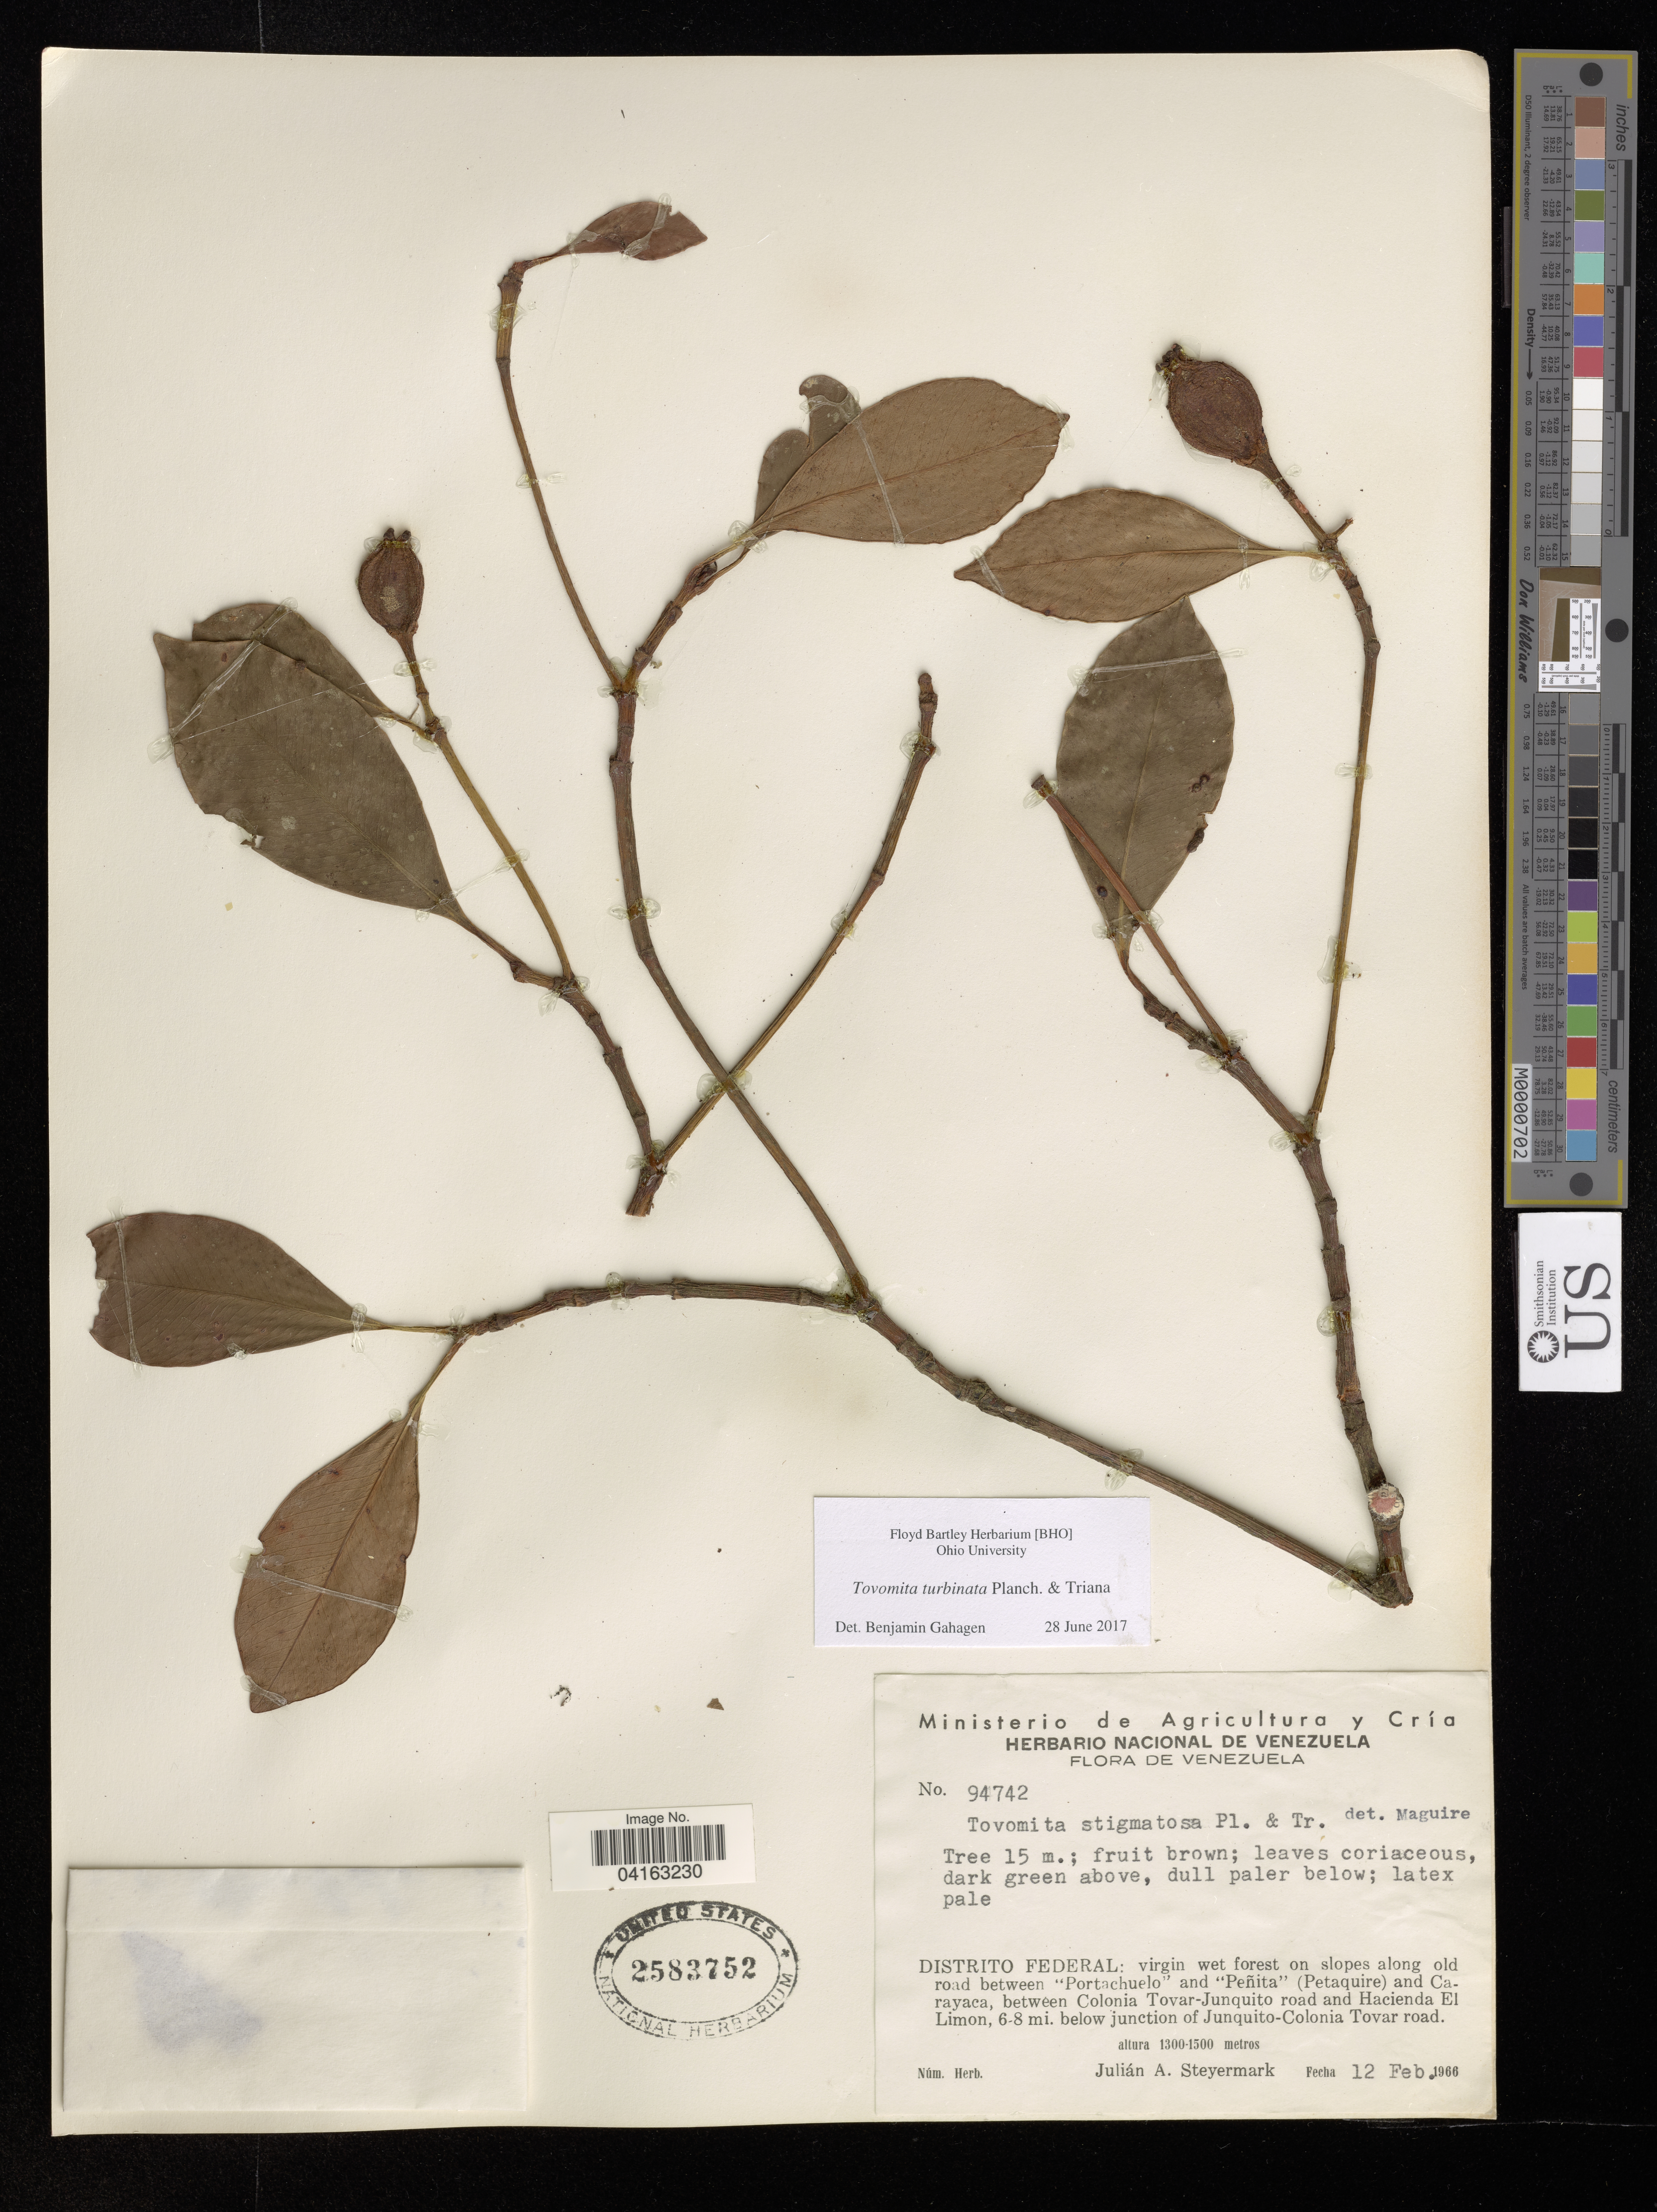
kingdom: Plantae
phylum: Tracheophyta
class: Magnoliopsida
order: Malpighiales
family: Clusiaceae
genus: Tovomita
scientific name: Tovomita sp.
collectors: J. Steyermark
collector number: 94742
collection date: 1966-02-12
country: Venezuela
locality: Distrito Federal: virgin wet forest on slopes along old road between "Portachuelo" and "Peñita" (Petaquire) and Carayaca, between Colonia Tovar-Junquito road and Hacienda El Limon, 6-8 mi. below junquito-Colonia Tovar road.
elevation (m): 1300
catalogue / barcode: US 2583752